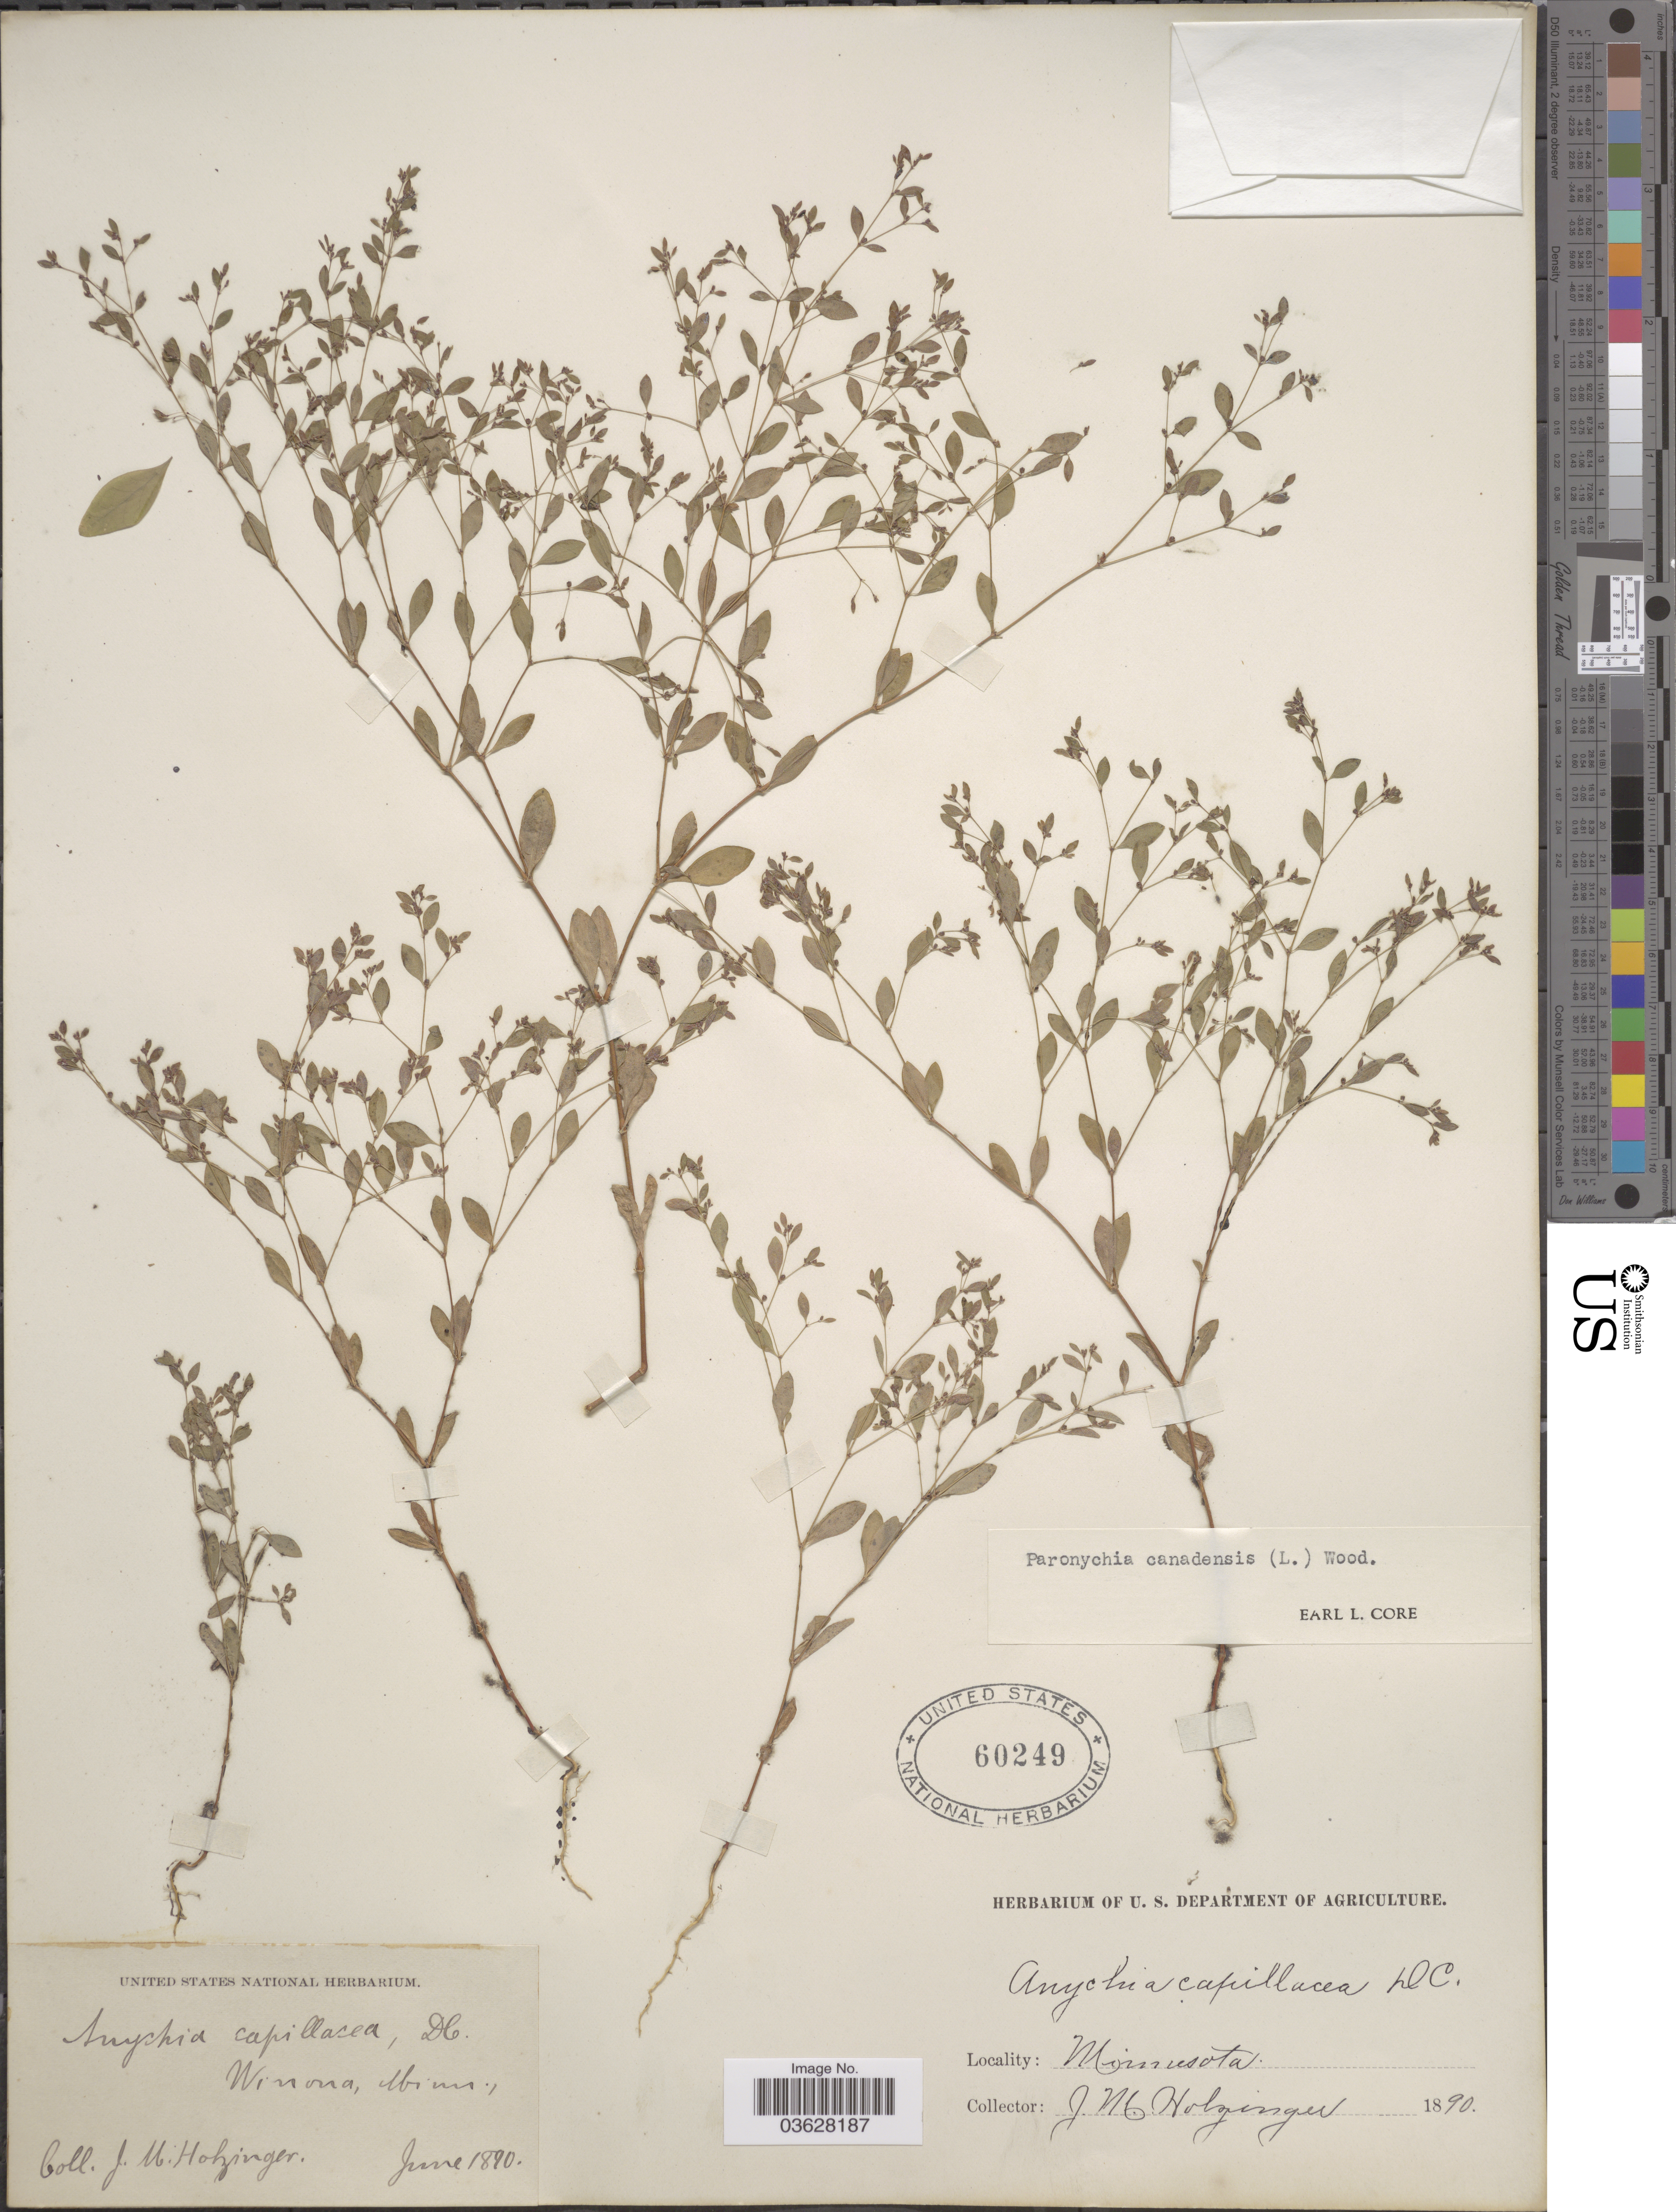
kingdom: Plantae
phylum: Tracheophyta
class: Magnoliopsida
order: Caryophyllales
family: Caryophyllaceae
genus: Paronychia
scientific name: Paronychia canadensis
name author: (L.) Alph. Wood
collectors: J. M. Holzinger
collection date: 1890-06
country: United States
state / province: Minnesota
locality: Winona.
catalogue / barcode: US 60249